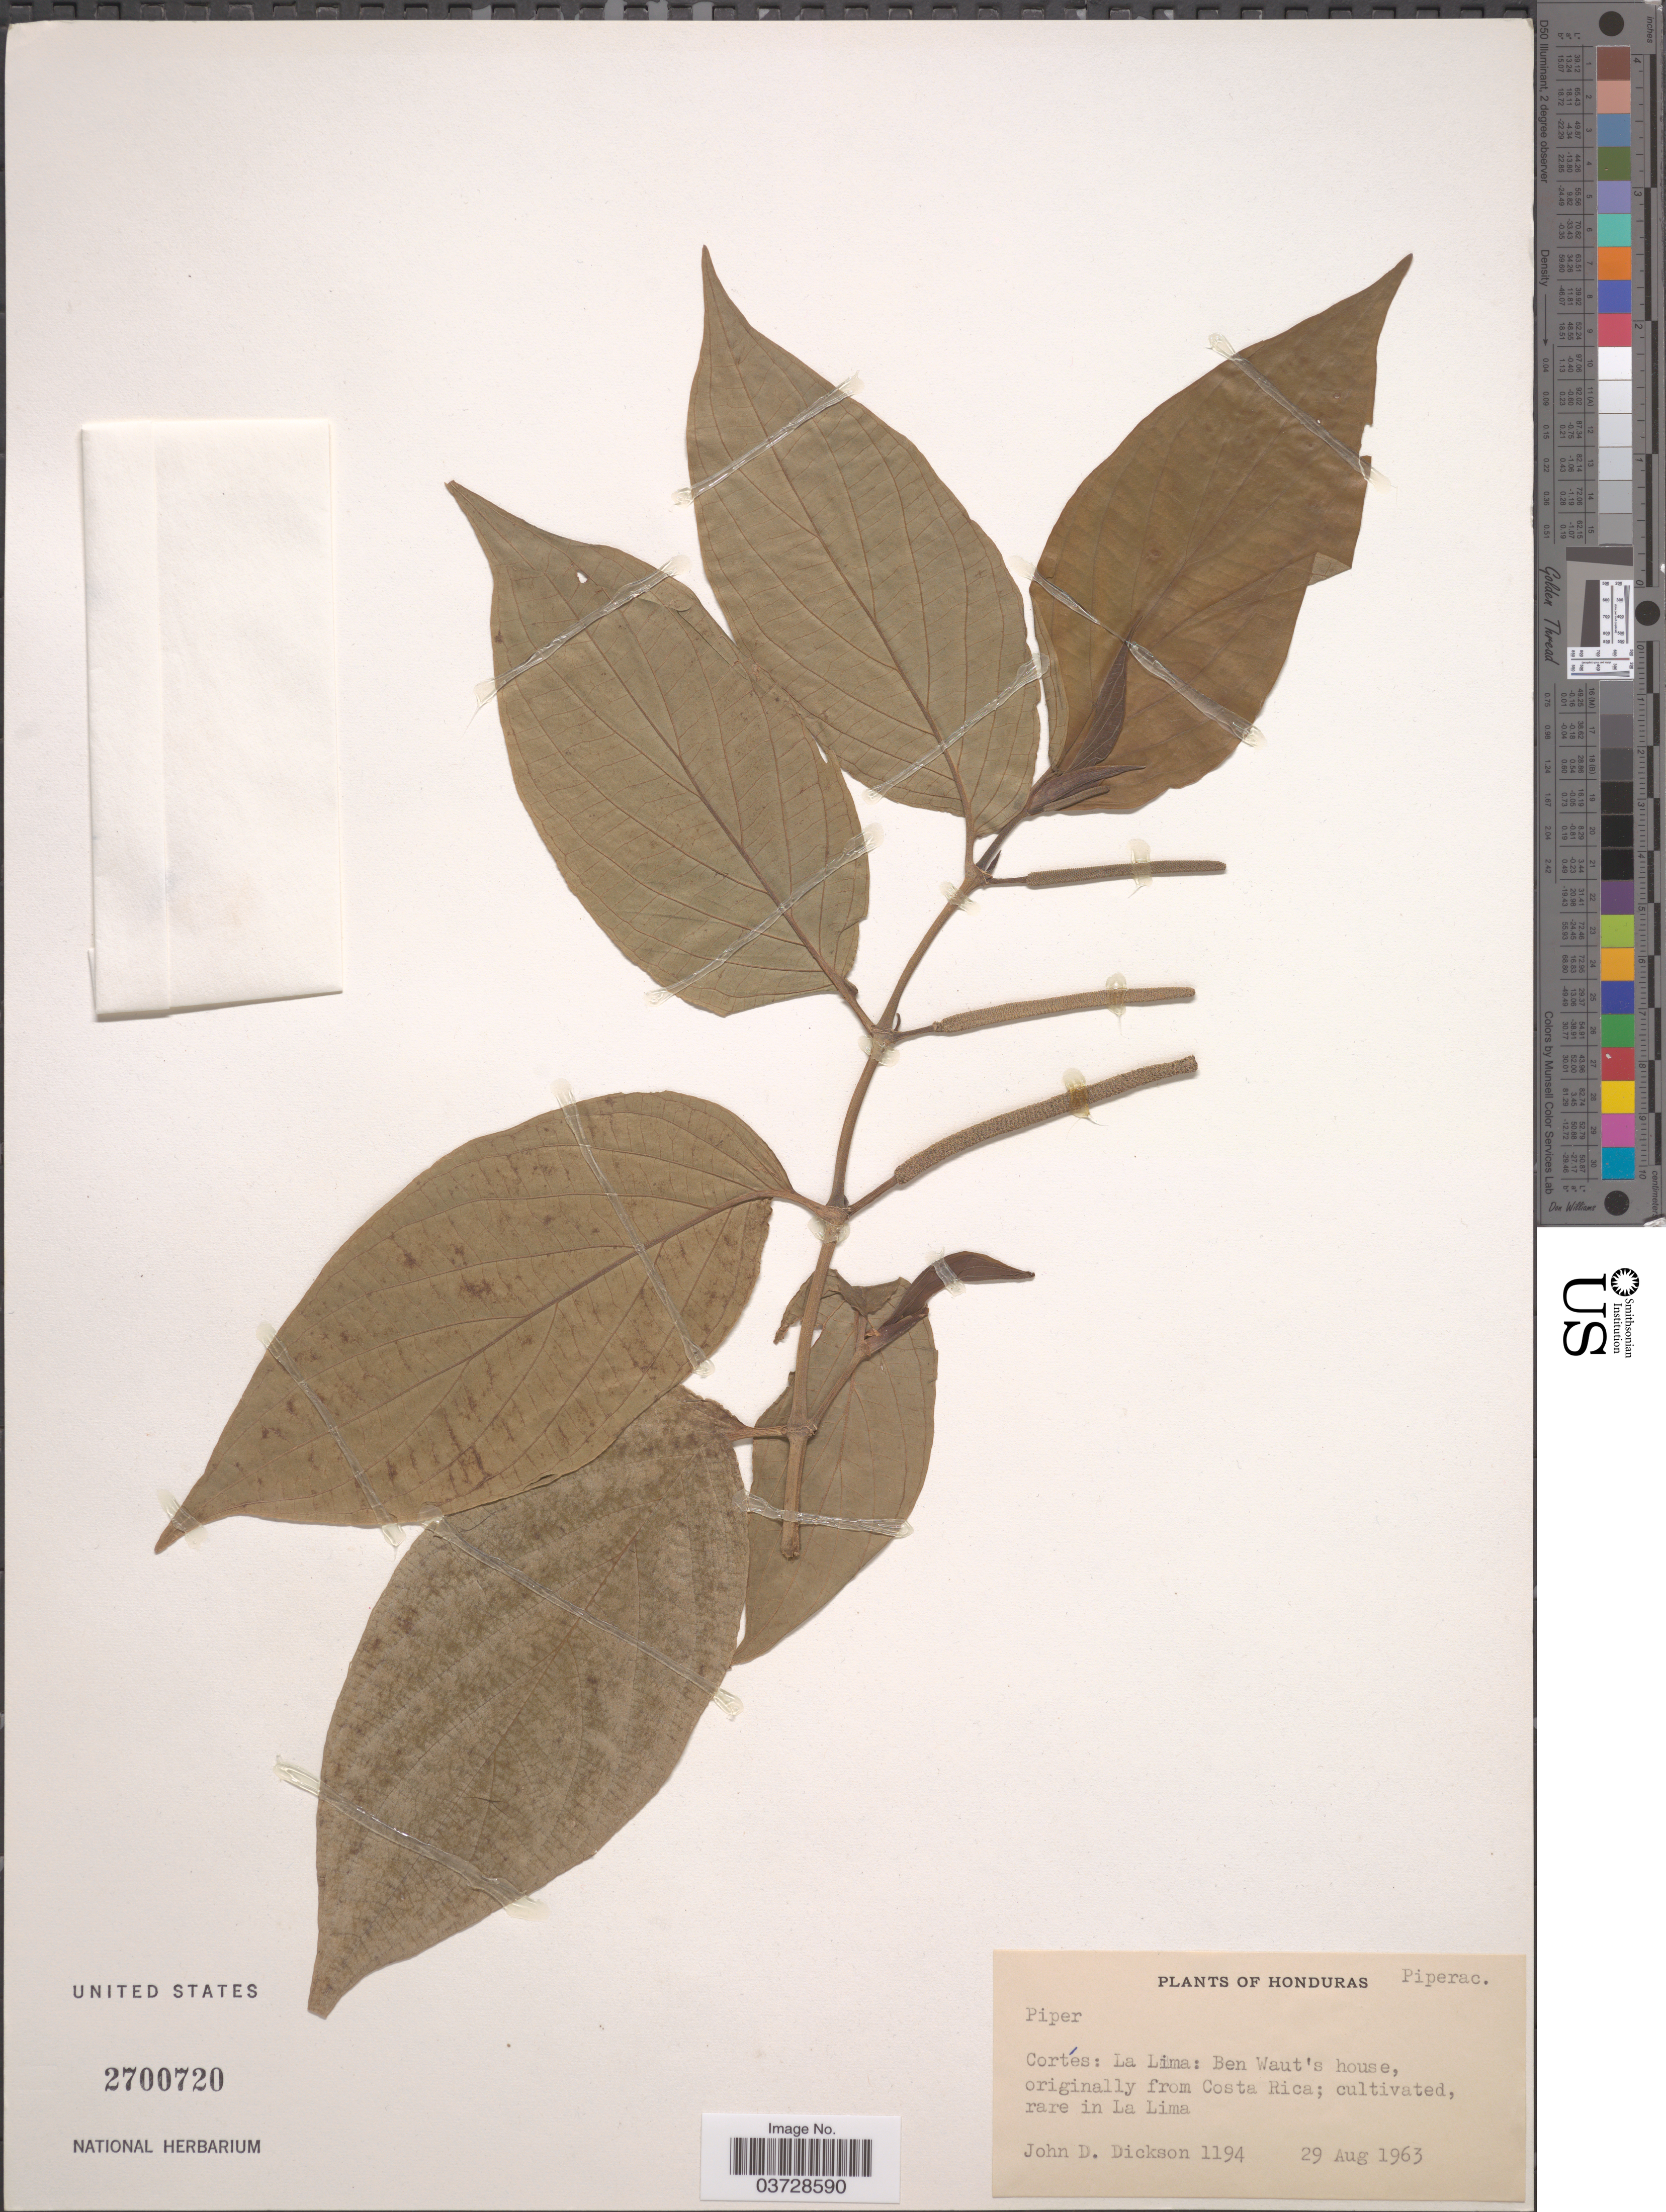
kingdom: Plantae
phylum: Tracheophyta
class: Magnoliopsida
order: Piperales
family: Piperaceae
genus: Piper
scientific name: Piper sp.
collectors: J. Dickson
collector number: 1194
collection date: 1963-08-29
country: Honduras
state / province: Cortes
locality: La Lima: Ben Waut's house.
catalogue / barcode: US 2700720